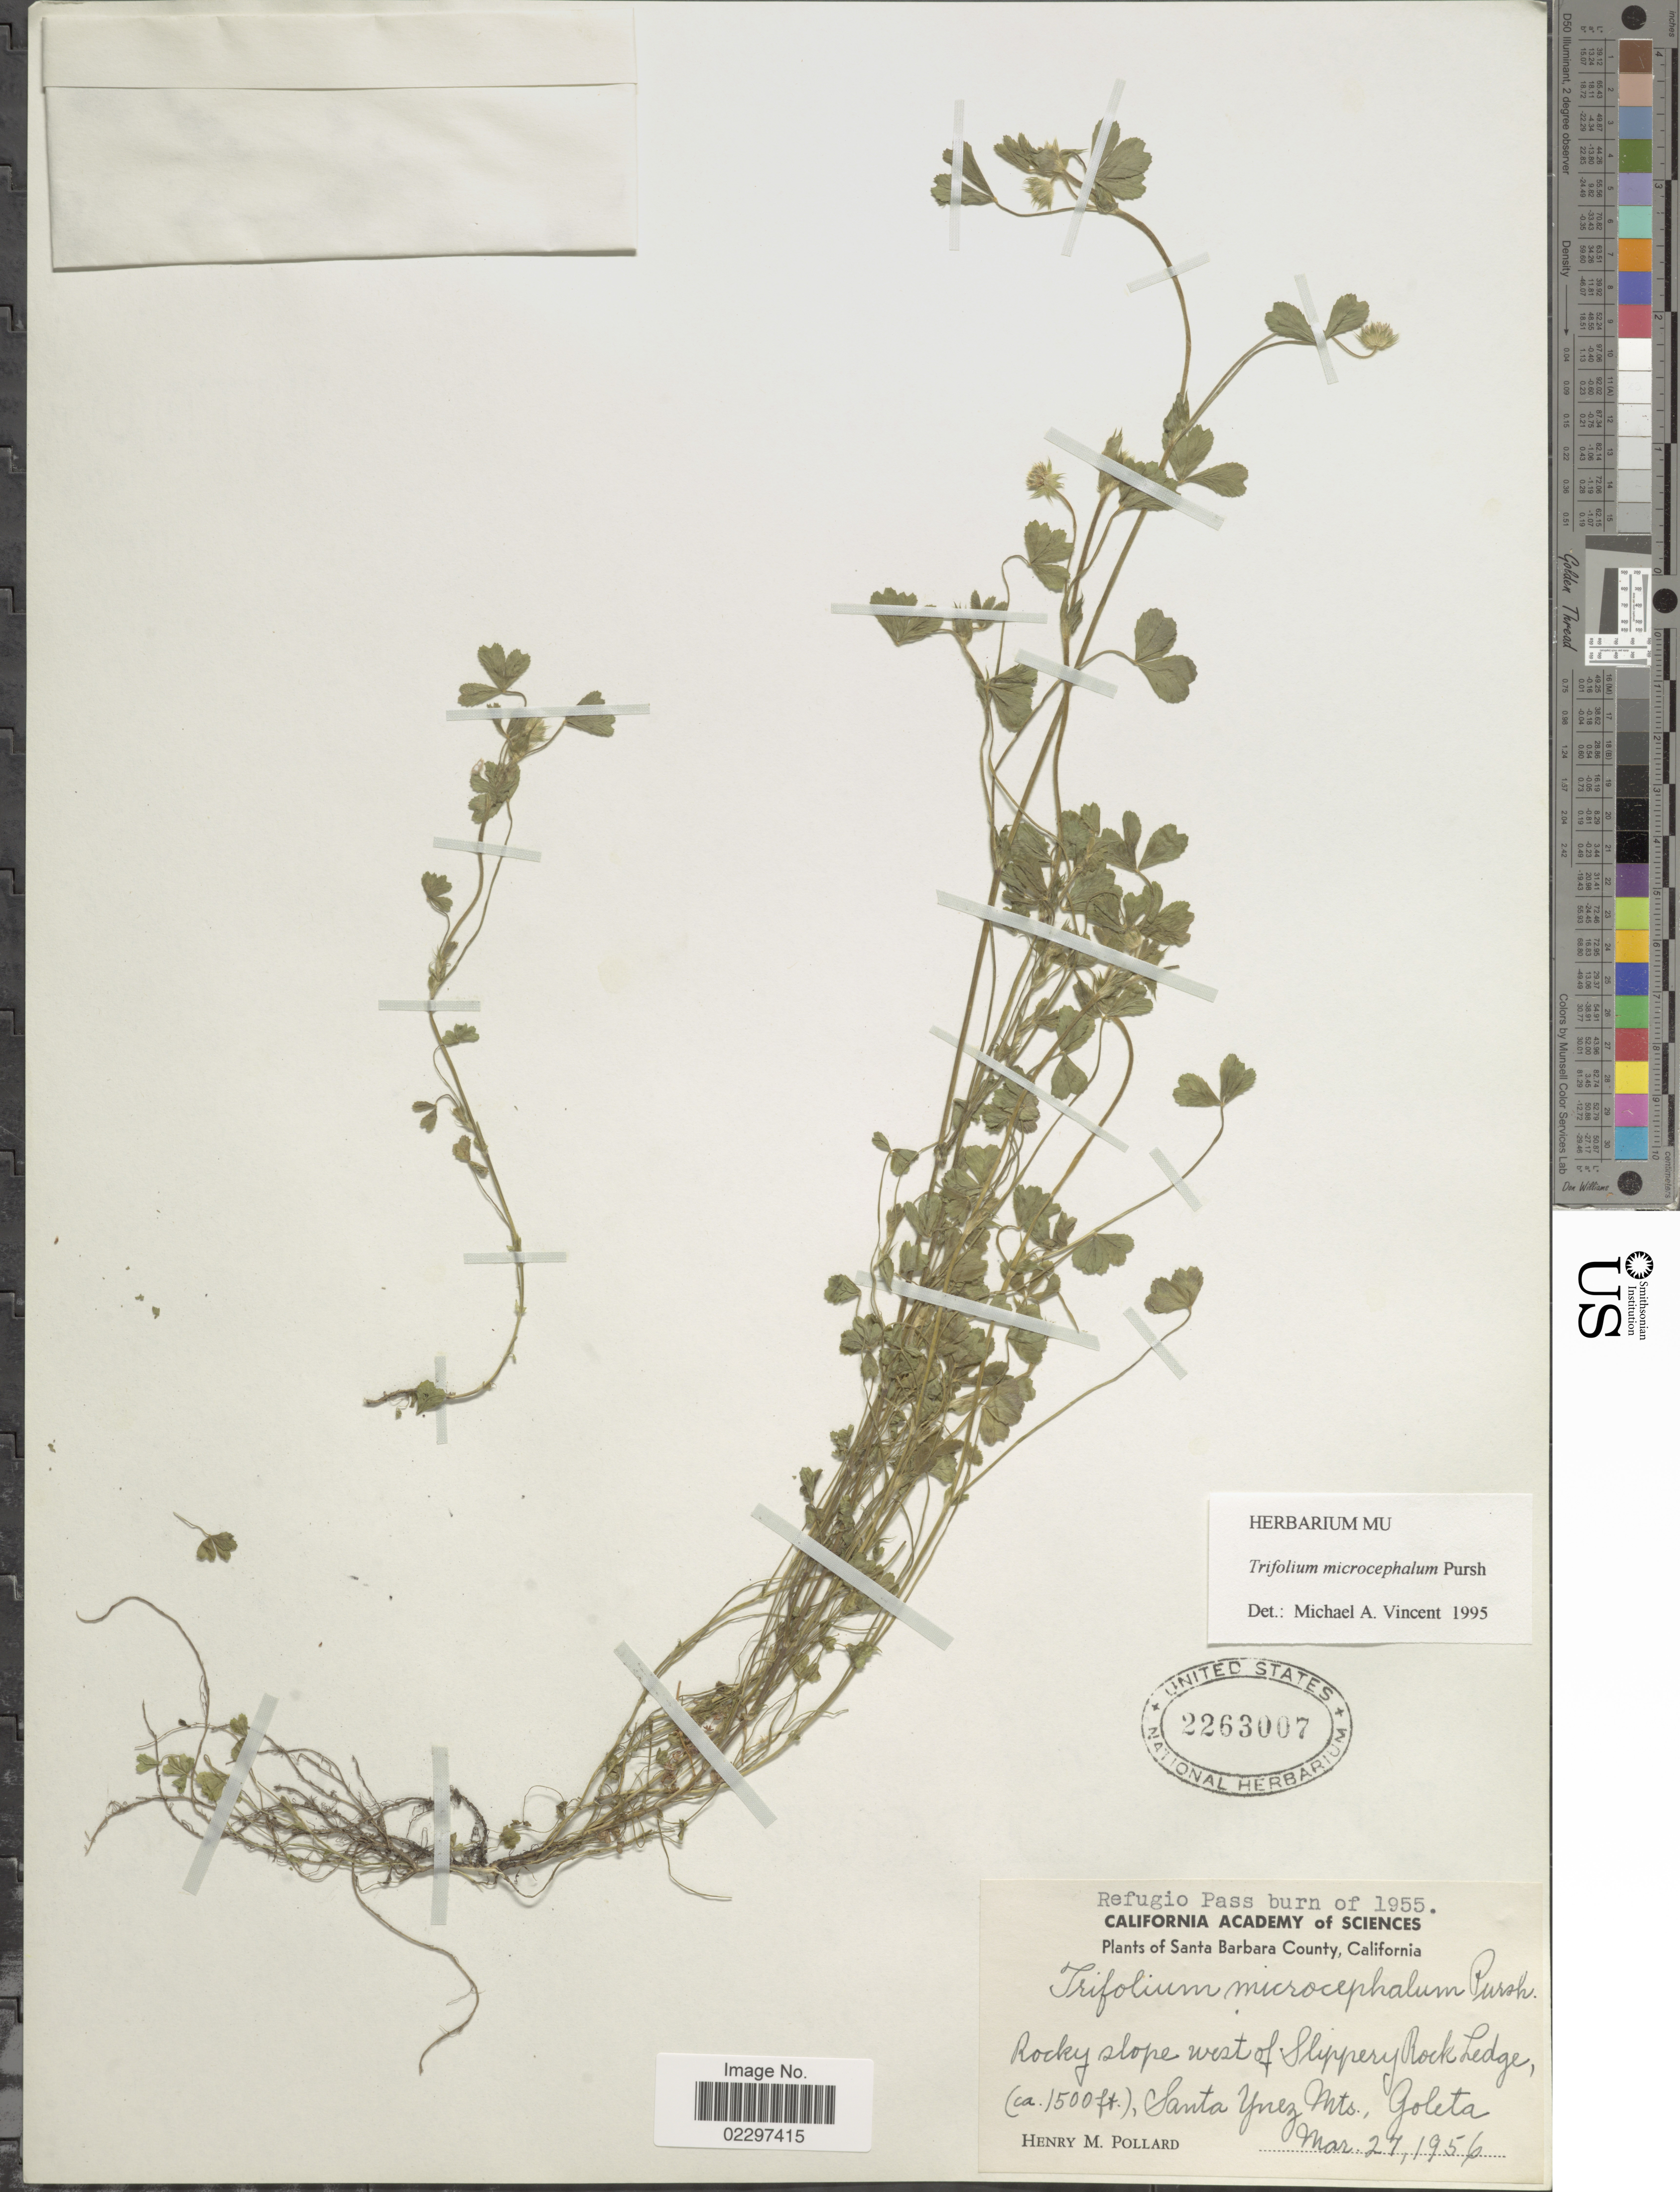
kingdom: Plantae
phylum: Tracheophyta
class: Magnoliopsida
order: Fabales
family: Fabaceae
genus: Trifolium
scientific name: Trifolium microcephalum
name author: Pursh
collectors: H. M. Pollard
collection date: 1956-03-27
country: United States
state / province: California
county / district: Santa Barbara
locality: Santa Barbara County. Rocky slope west of Slippery Rock Ledge, Santa Ynez Mts., Goleta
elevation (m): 457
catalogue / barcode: US 2263007